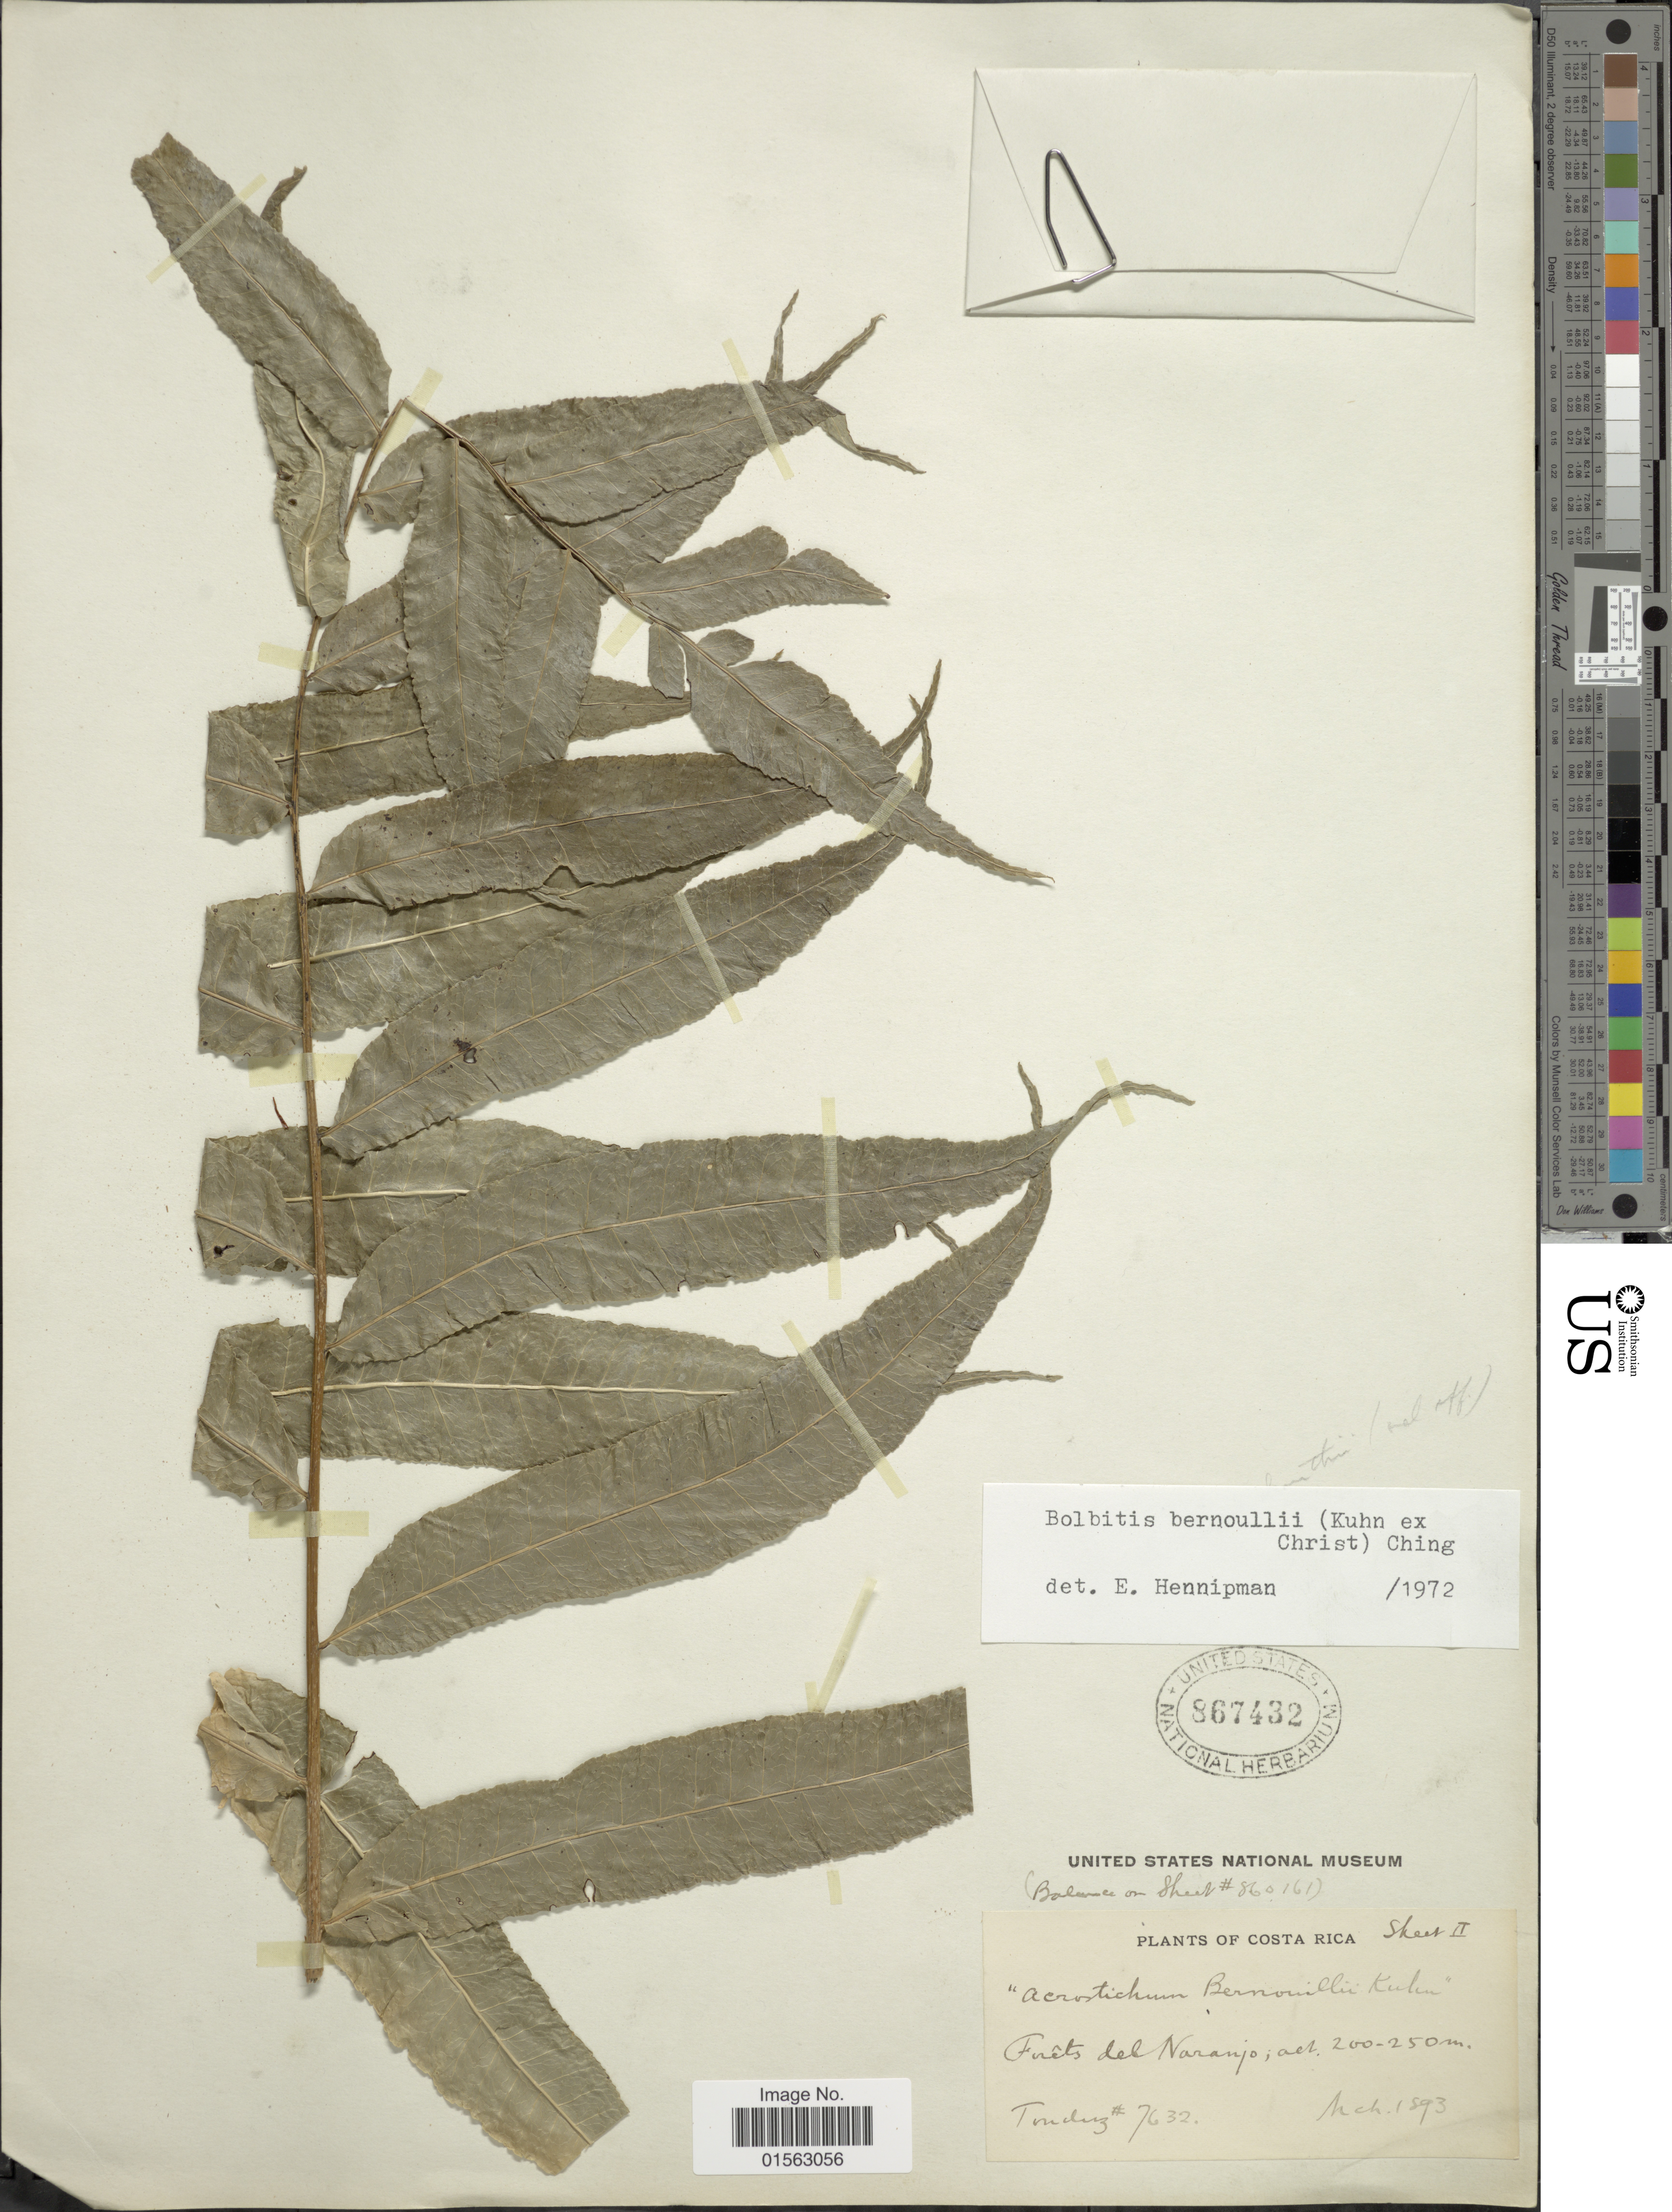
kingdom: Plantae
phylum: Tracheophyta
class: Polypodiopsida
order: Polypodiales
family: Dryopteridaceae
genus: Mickelia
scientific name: Mickelia bernoullii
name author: (Kuhn ex Christ) R.C. Moran et al.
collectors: A. Tonduz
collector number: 7632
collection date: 1893-03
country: Costa Rica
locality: Forêts del Naranjo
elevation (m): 200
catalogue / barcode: US 867432